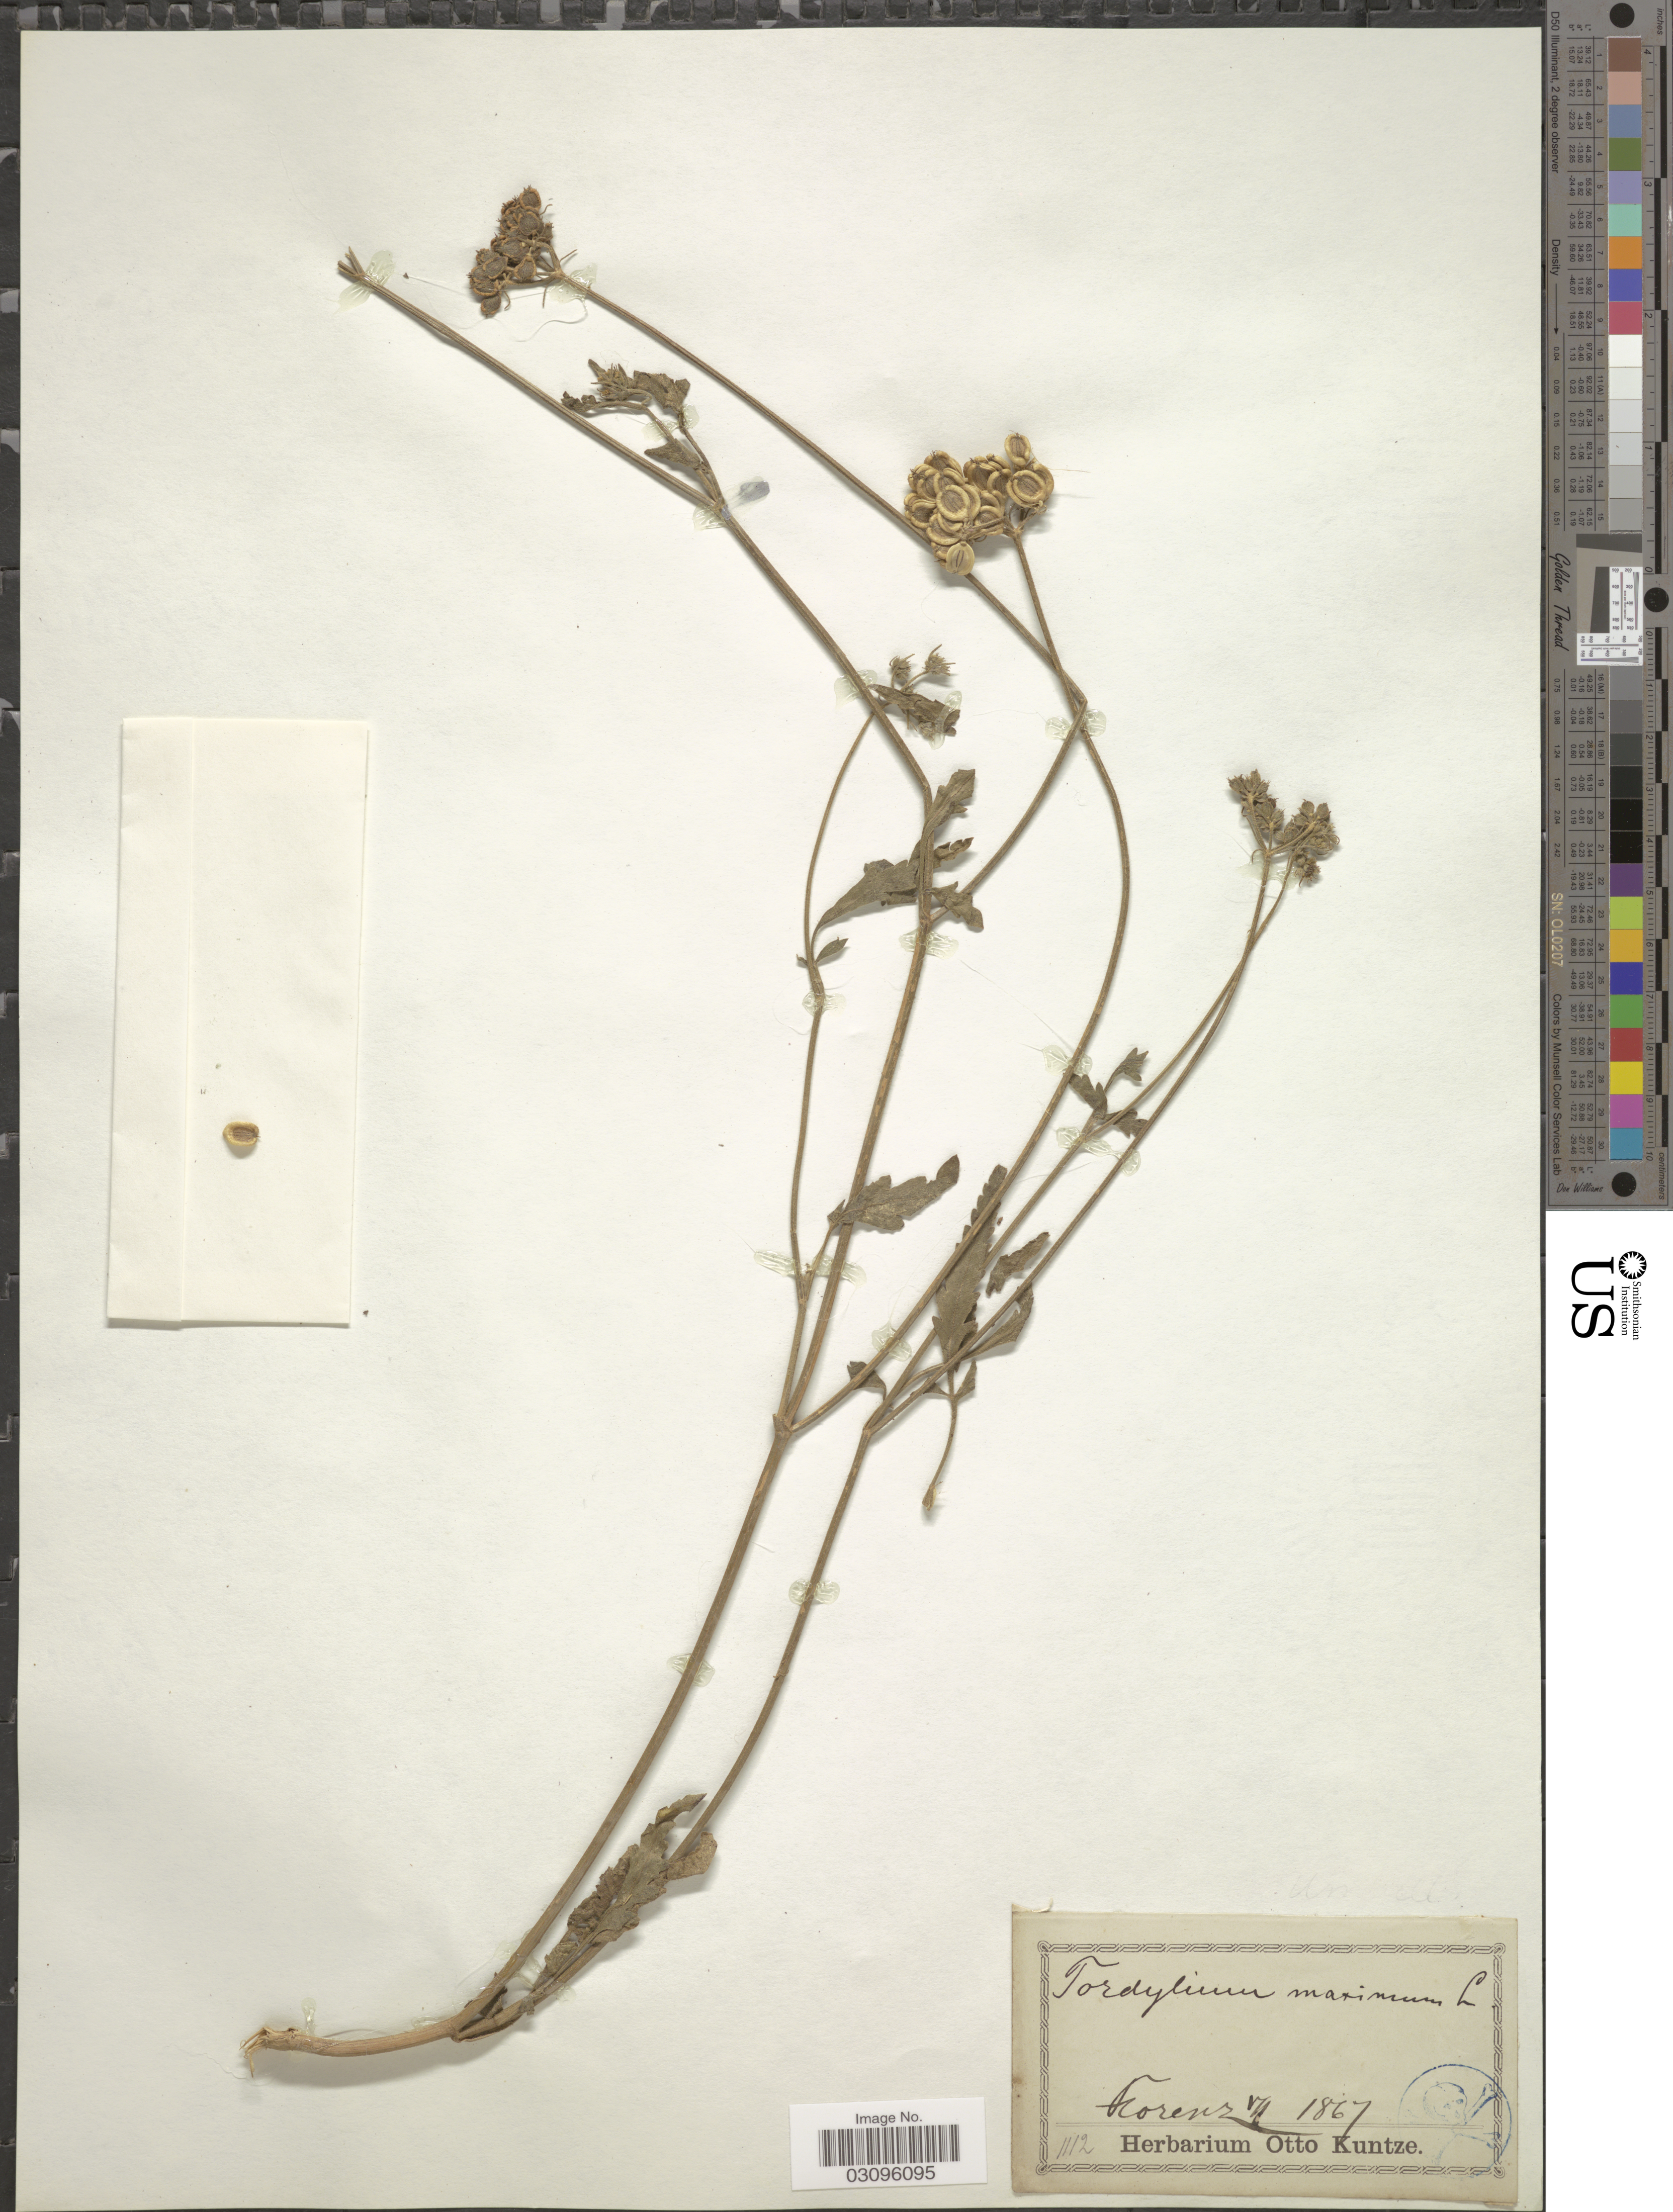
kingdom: Plantae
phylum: Tracheophyta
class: Magnoliopsida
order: Apiales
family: Apiaceae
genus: Tordylium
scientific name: Tordylium maximum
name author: L.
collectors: ex herb. Otto Kuntze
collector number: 1112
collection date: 1867-07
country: Italy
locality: Florenz